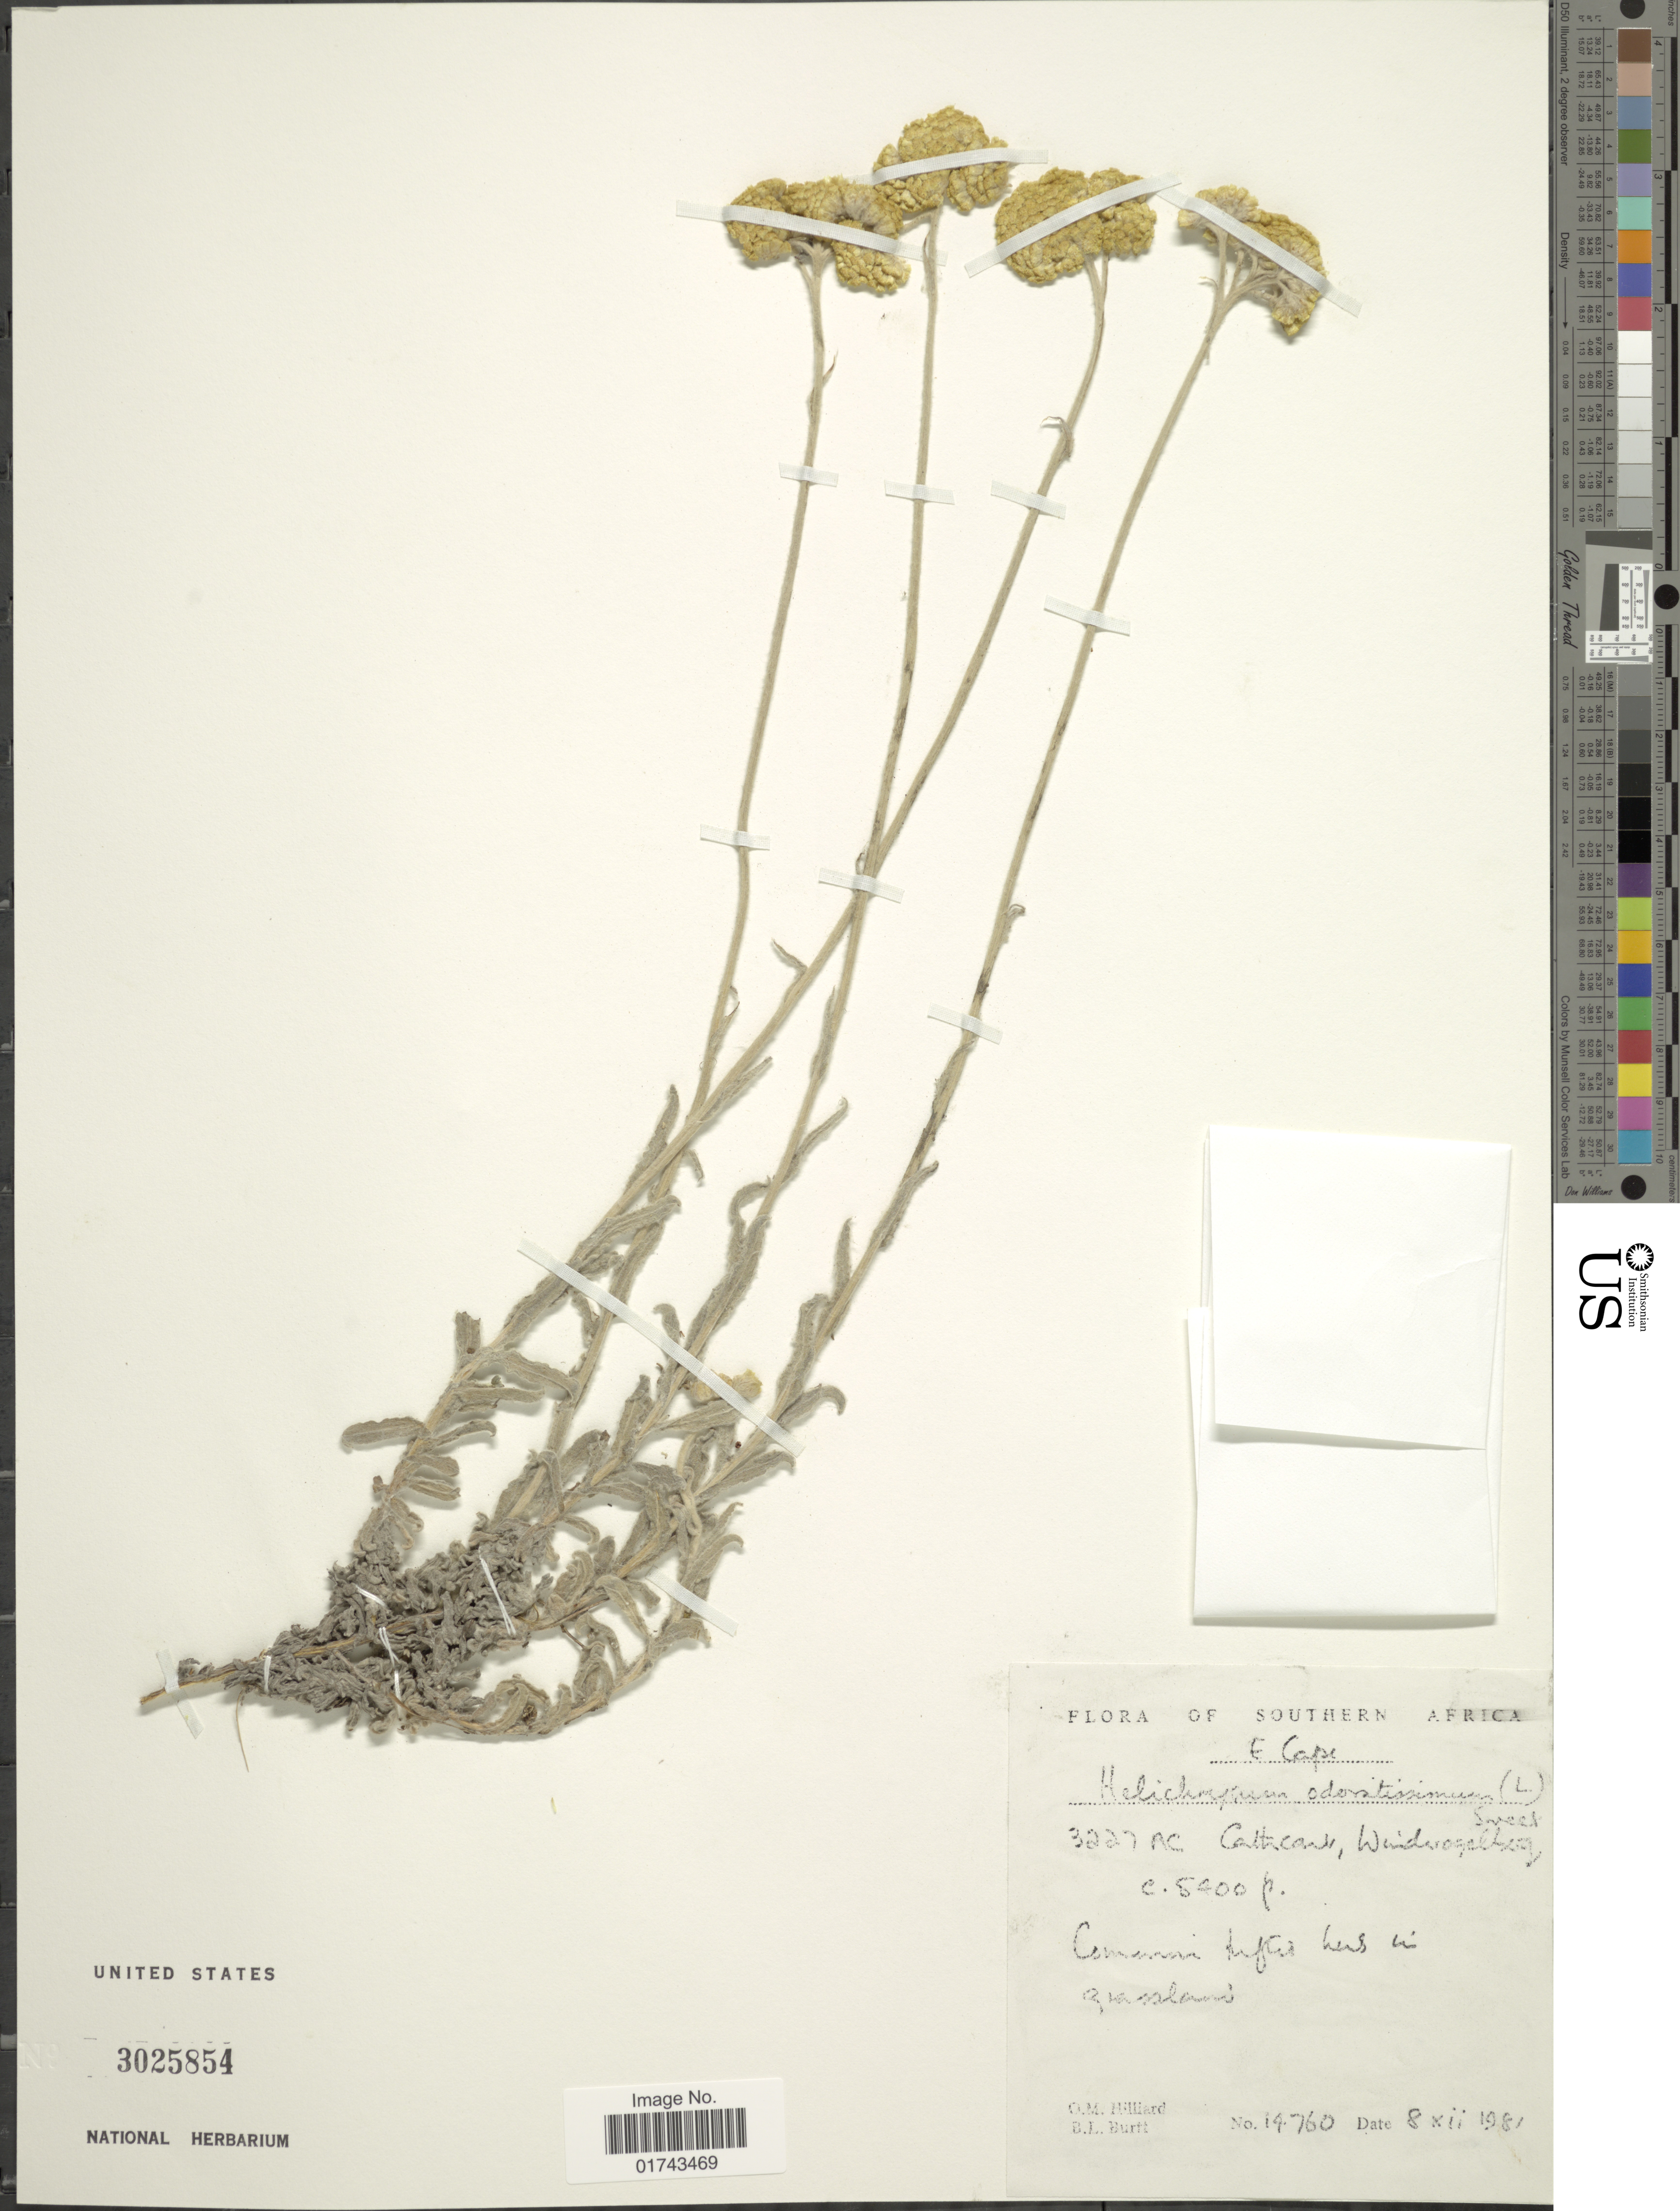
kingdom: Plantae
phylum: Tracheophyta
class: Magnoliopsida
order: Asterales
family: Asteraceae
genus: Helichrysum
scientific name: Helichrysum odoratissimum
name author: (L.) Sweet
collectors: O. M. Hilliard & B. L. Burtt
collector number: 14760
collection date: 1981-12-08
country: South Africa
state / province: Eastern Cape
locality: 3227 Ac Cathcart, Winderogalberg [interpreted]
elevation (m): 1646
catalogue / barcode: US 3025854